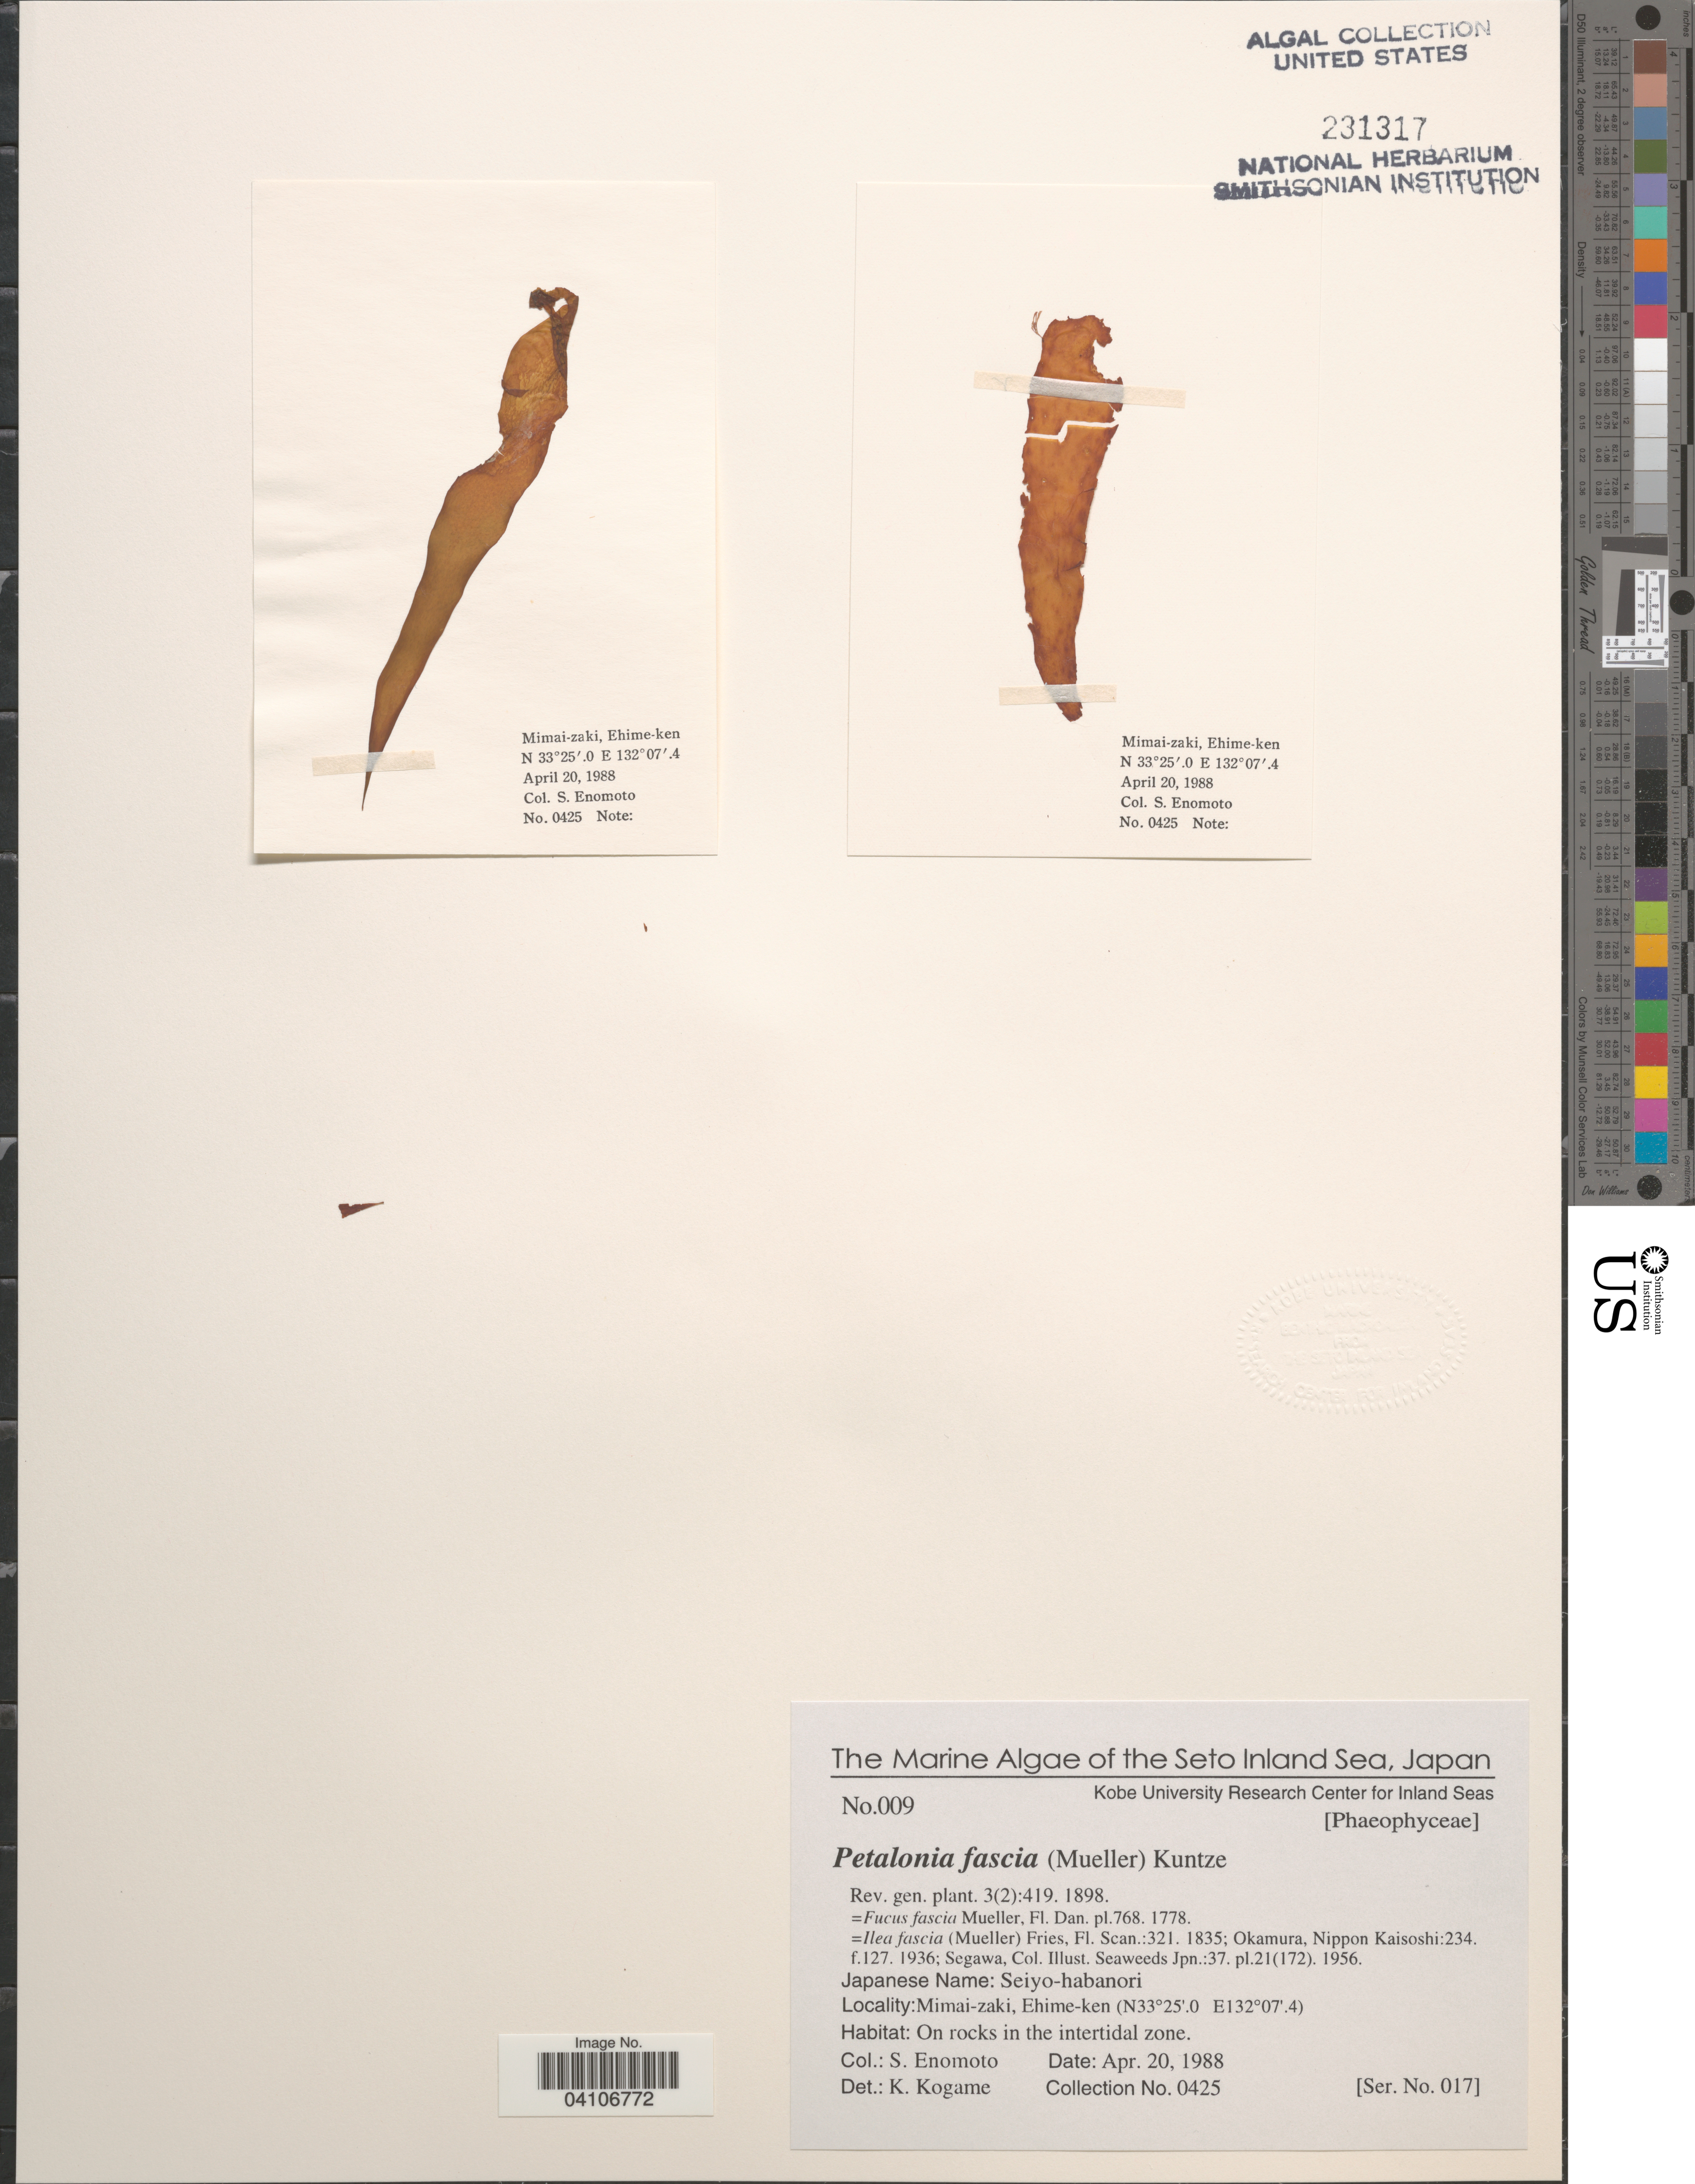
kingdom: Chromista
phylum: Ochrophyta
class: Phaeophyceae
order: Scytosiphonales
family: Scytosiphonaceae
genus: Petalonia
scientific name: Petalonia fascia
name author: (O.F. Müller) Kuntze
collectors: S. Enomoto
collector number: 0425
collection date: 1988-04-20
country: Japan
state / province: Ehime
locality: The Seto Inland Sea. Mimai-zaki, Ehime-ken. On rocks in the intertidal zone.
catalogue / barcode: US 231317